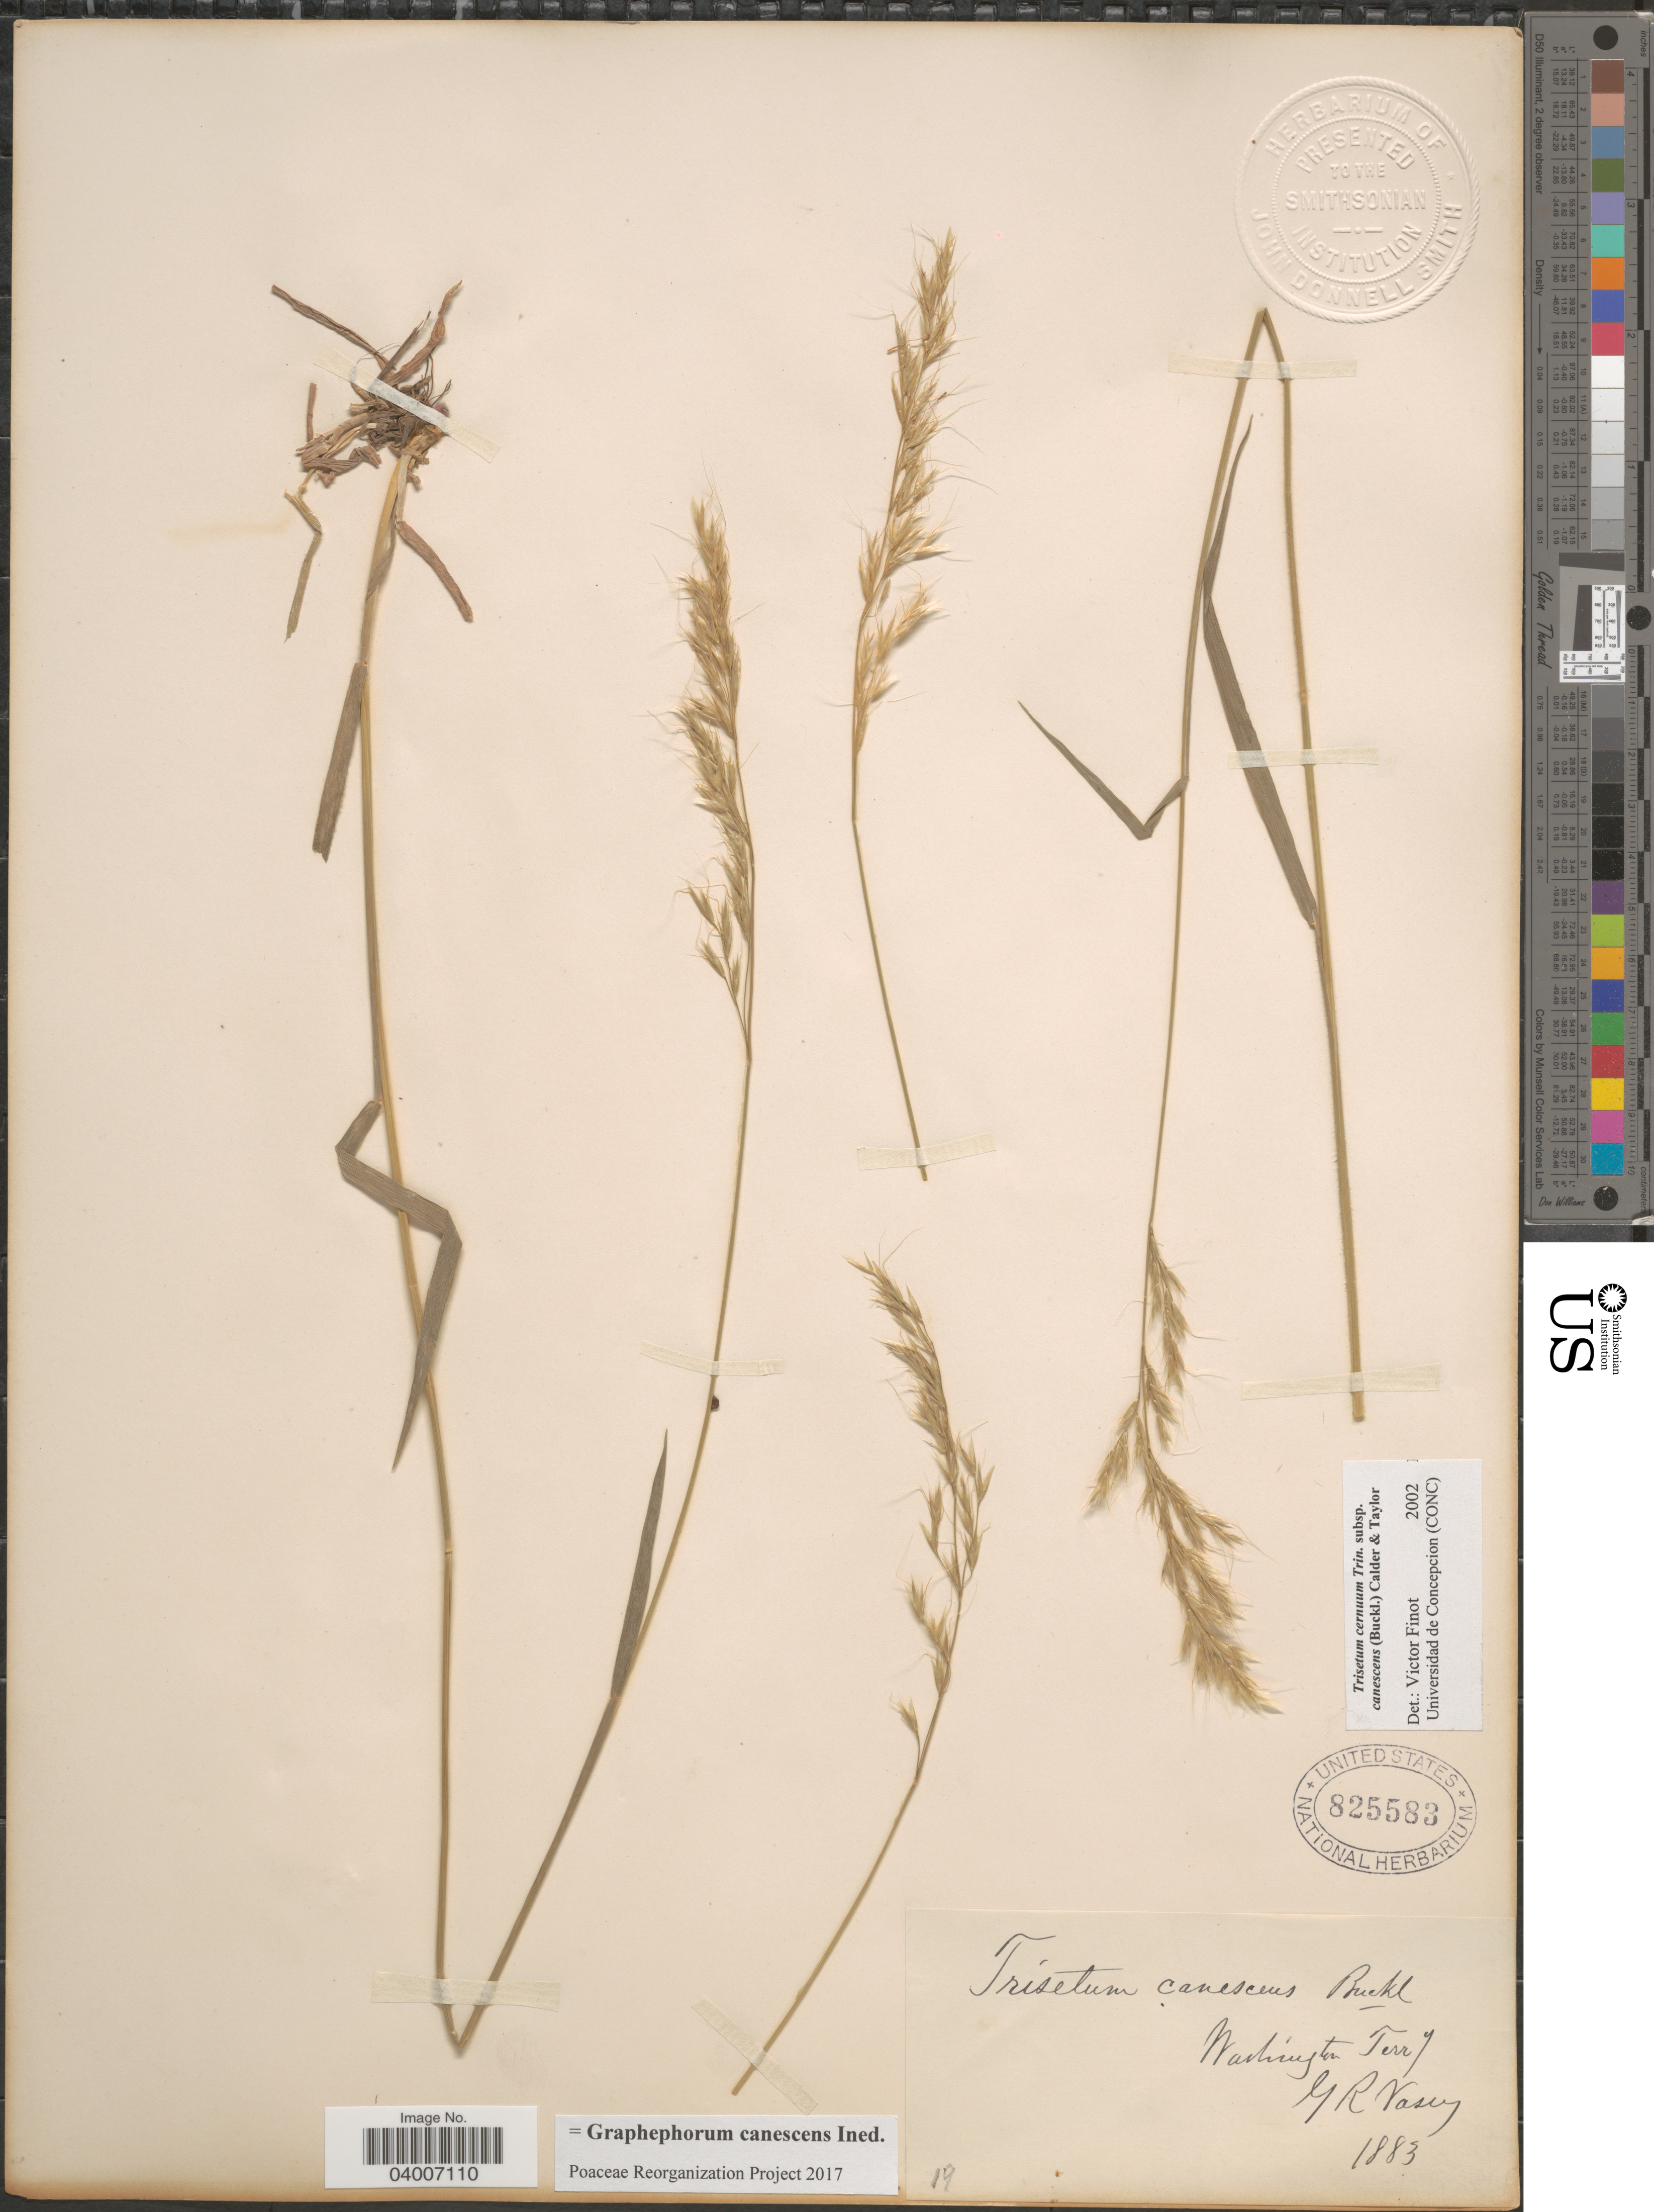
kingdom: Plantae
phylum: Tracheophyta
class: Liliopsida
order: Poales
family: Poaceae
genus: Graphephorum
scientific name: Graphephorum canescens ined.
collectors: G. R. Vasey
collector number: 19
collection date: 1883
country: United States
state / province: Washington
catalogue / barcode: US 825583